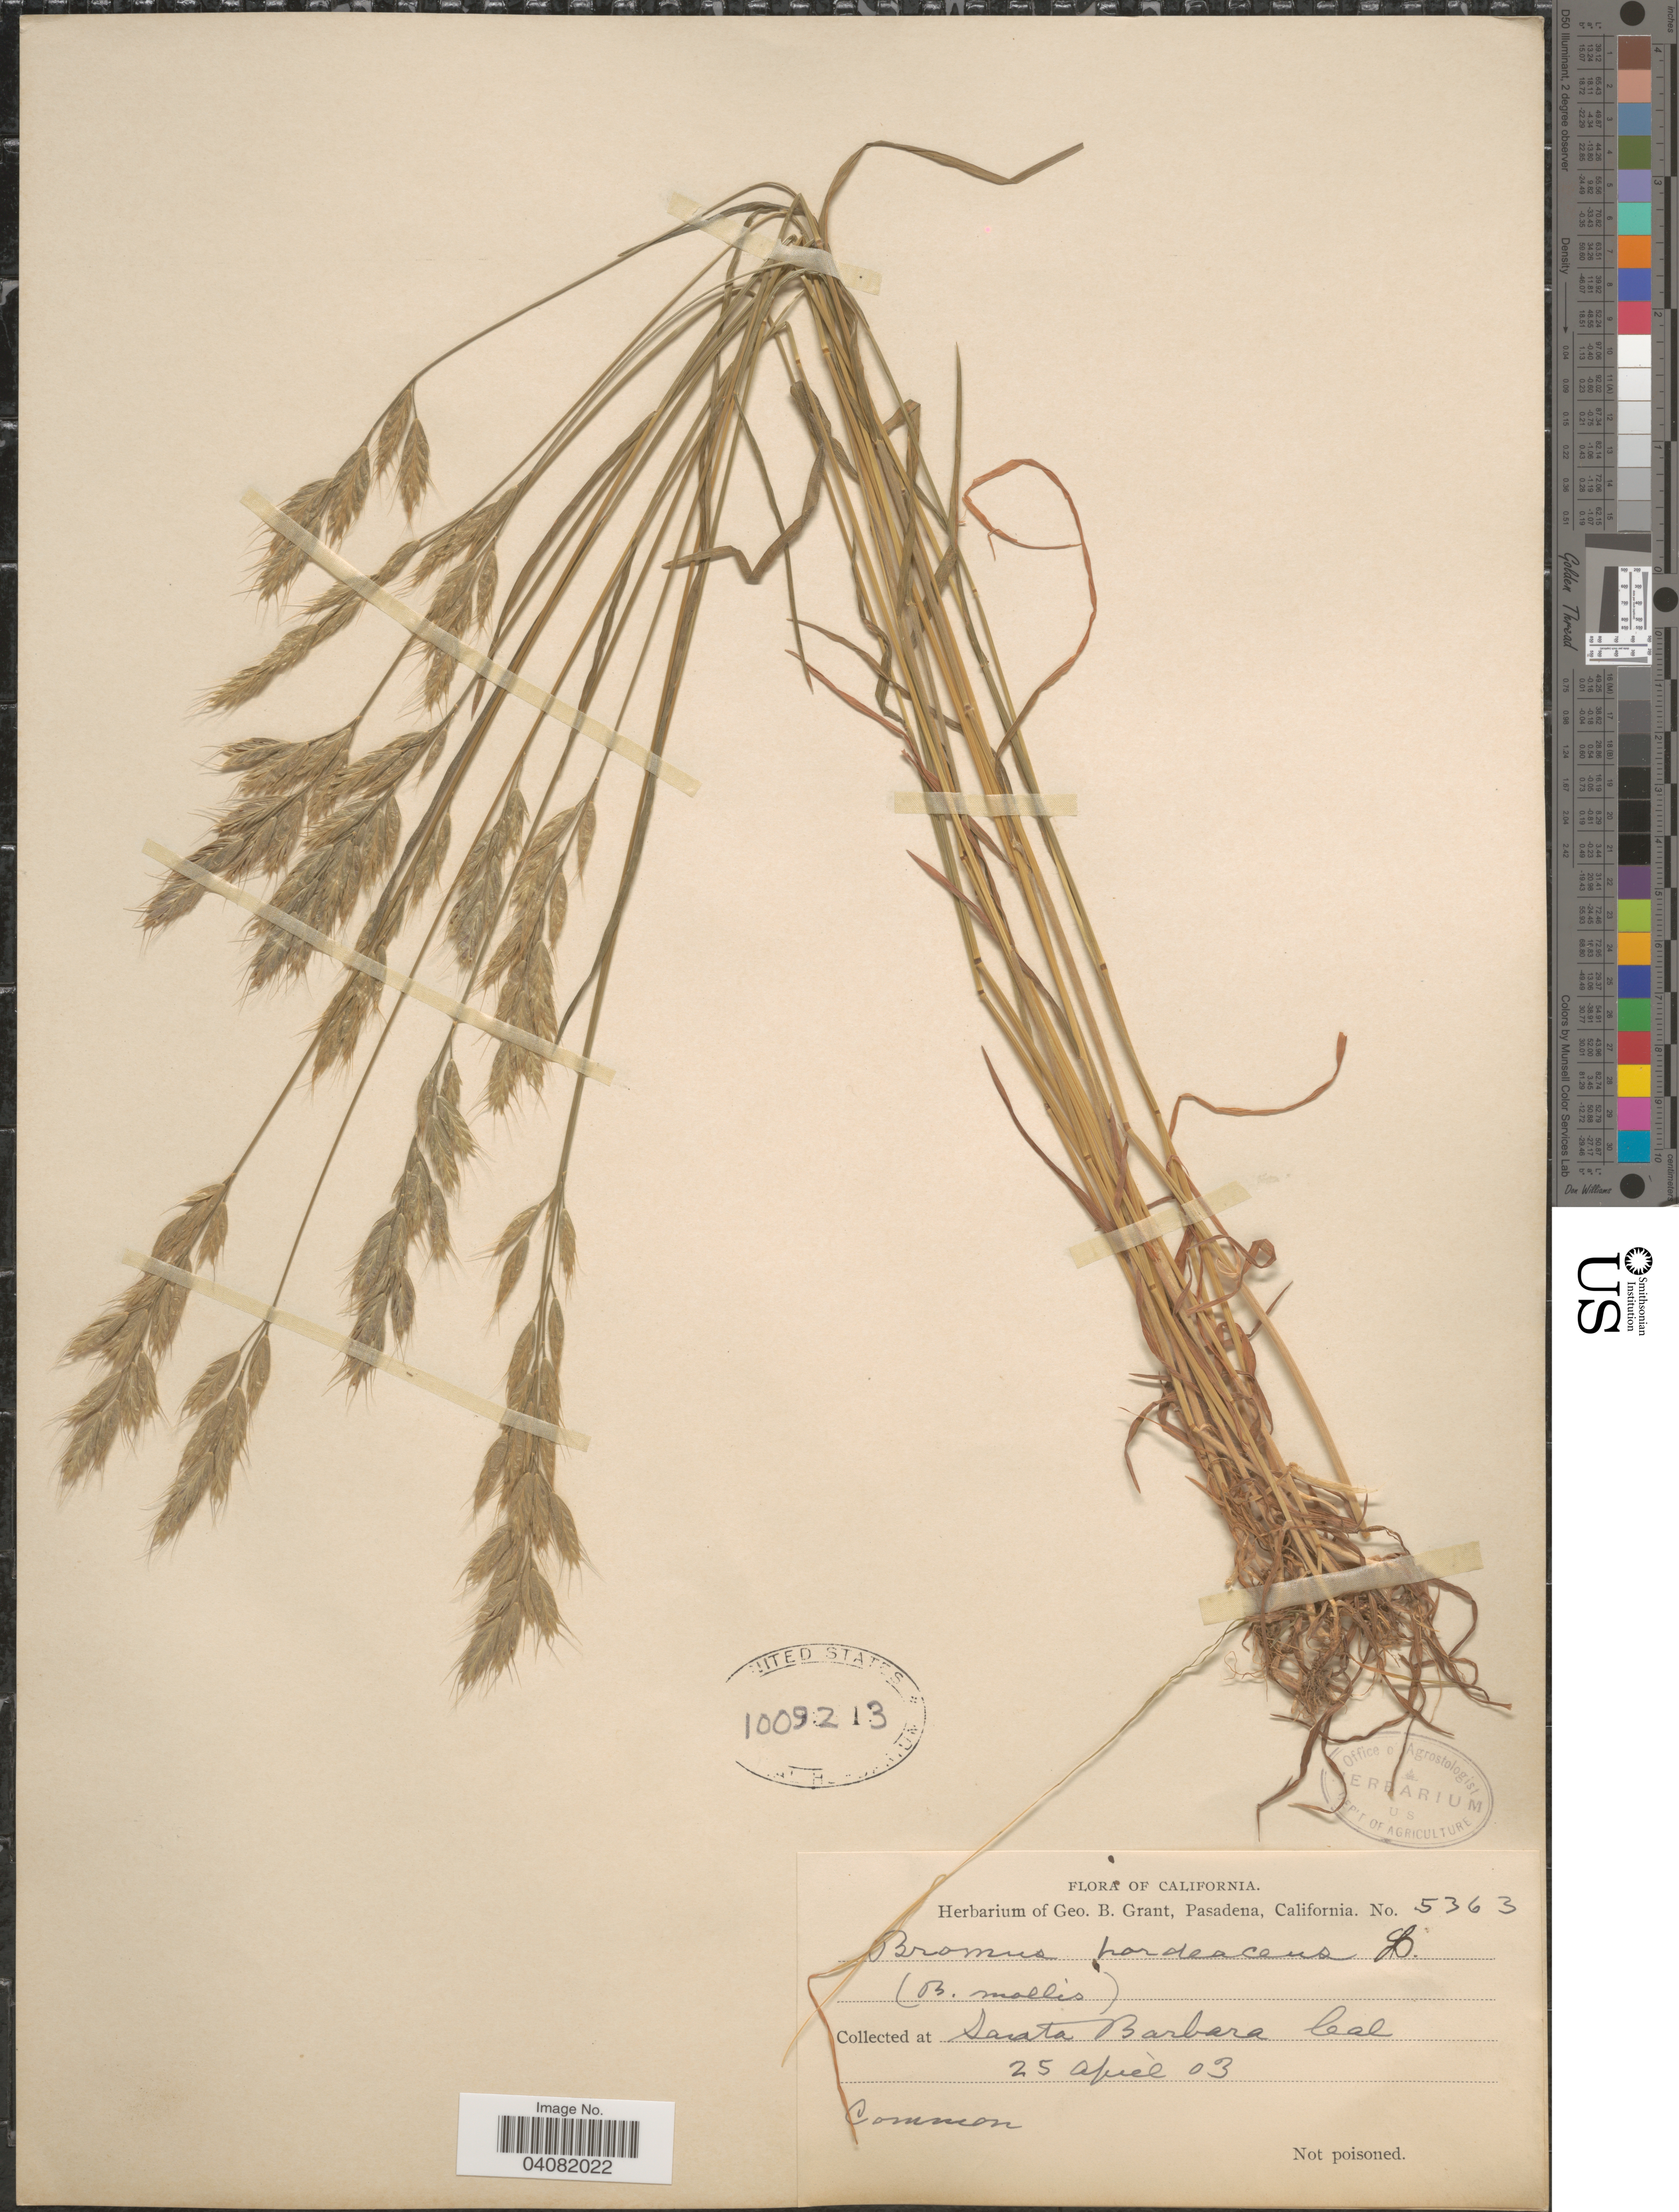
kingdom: Plantae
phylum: Tracheophyta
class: Liliopsida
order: Poales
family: Poaceae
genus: Bromus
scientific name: Bromus hordeaceus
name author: L.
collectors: ex herb. Geo. B. Grant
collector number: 5363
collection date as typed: Transcribed d/m/y: 25/4/3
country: United States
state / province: California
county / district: Santa Barbara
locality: Santa Barbara.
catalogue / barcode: US 1009213